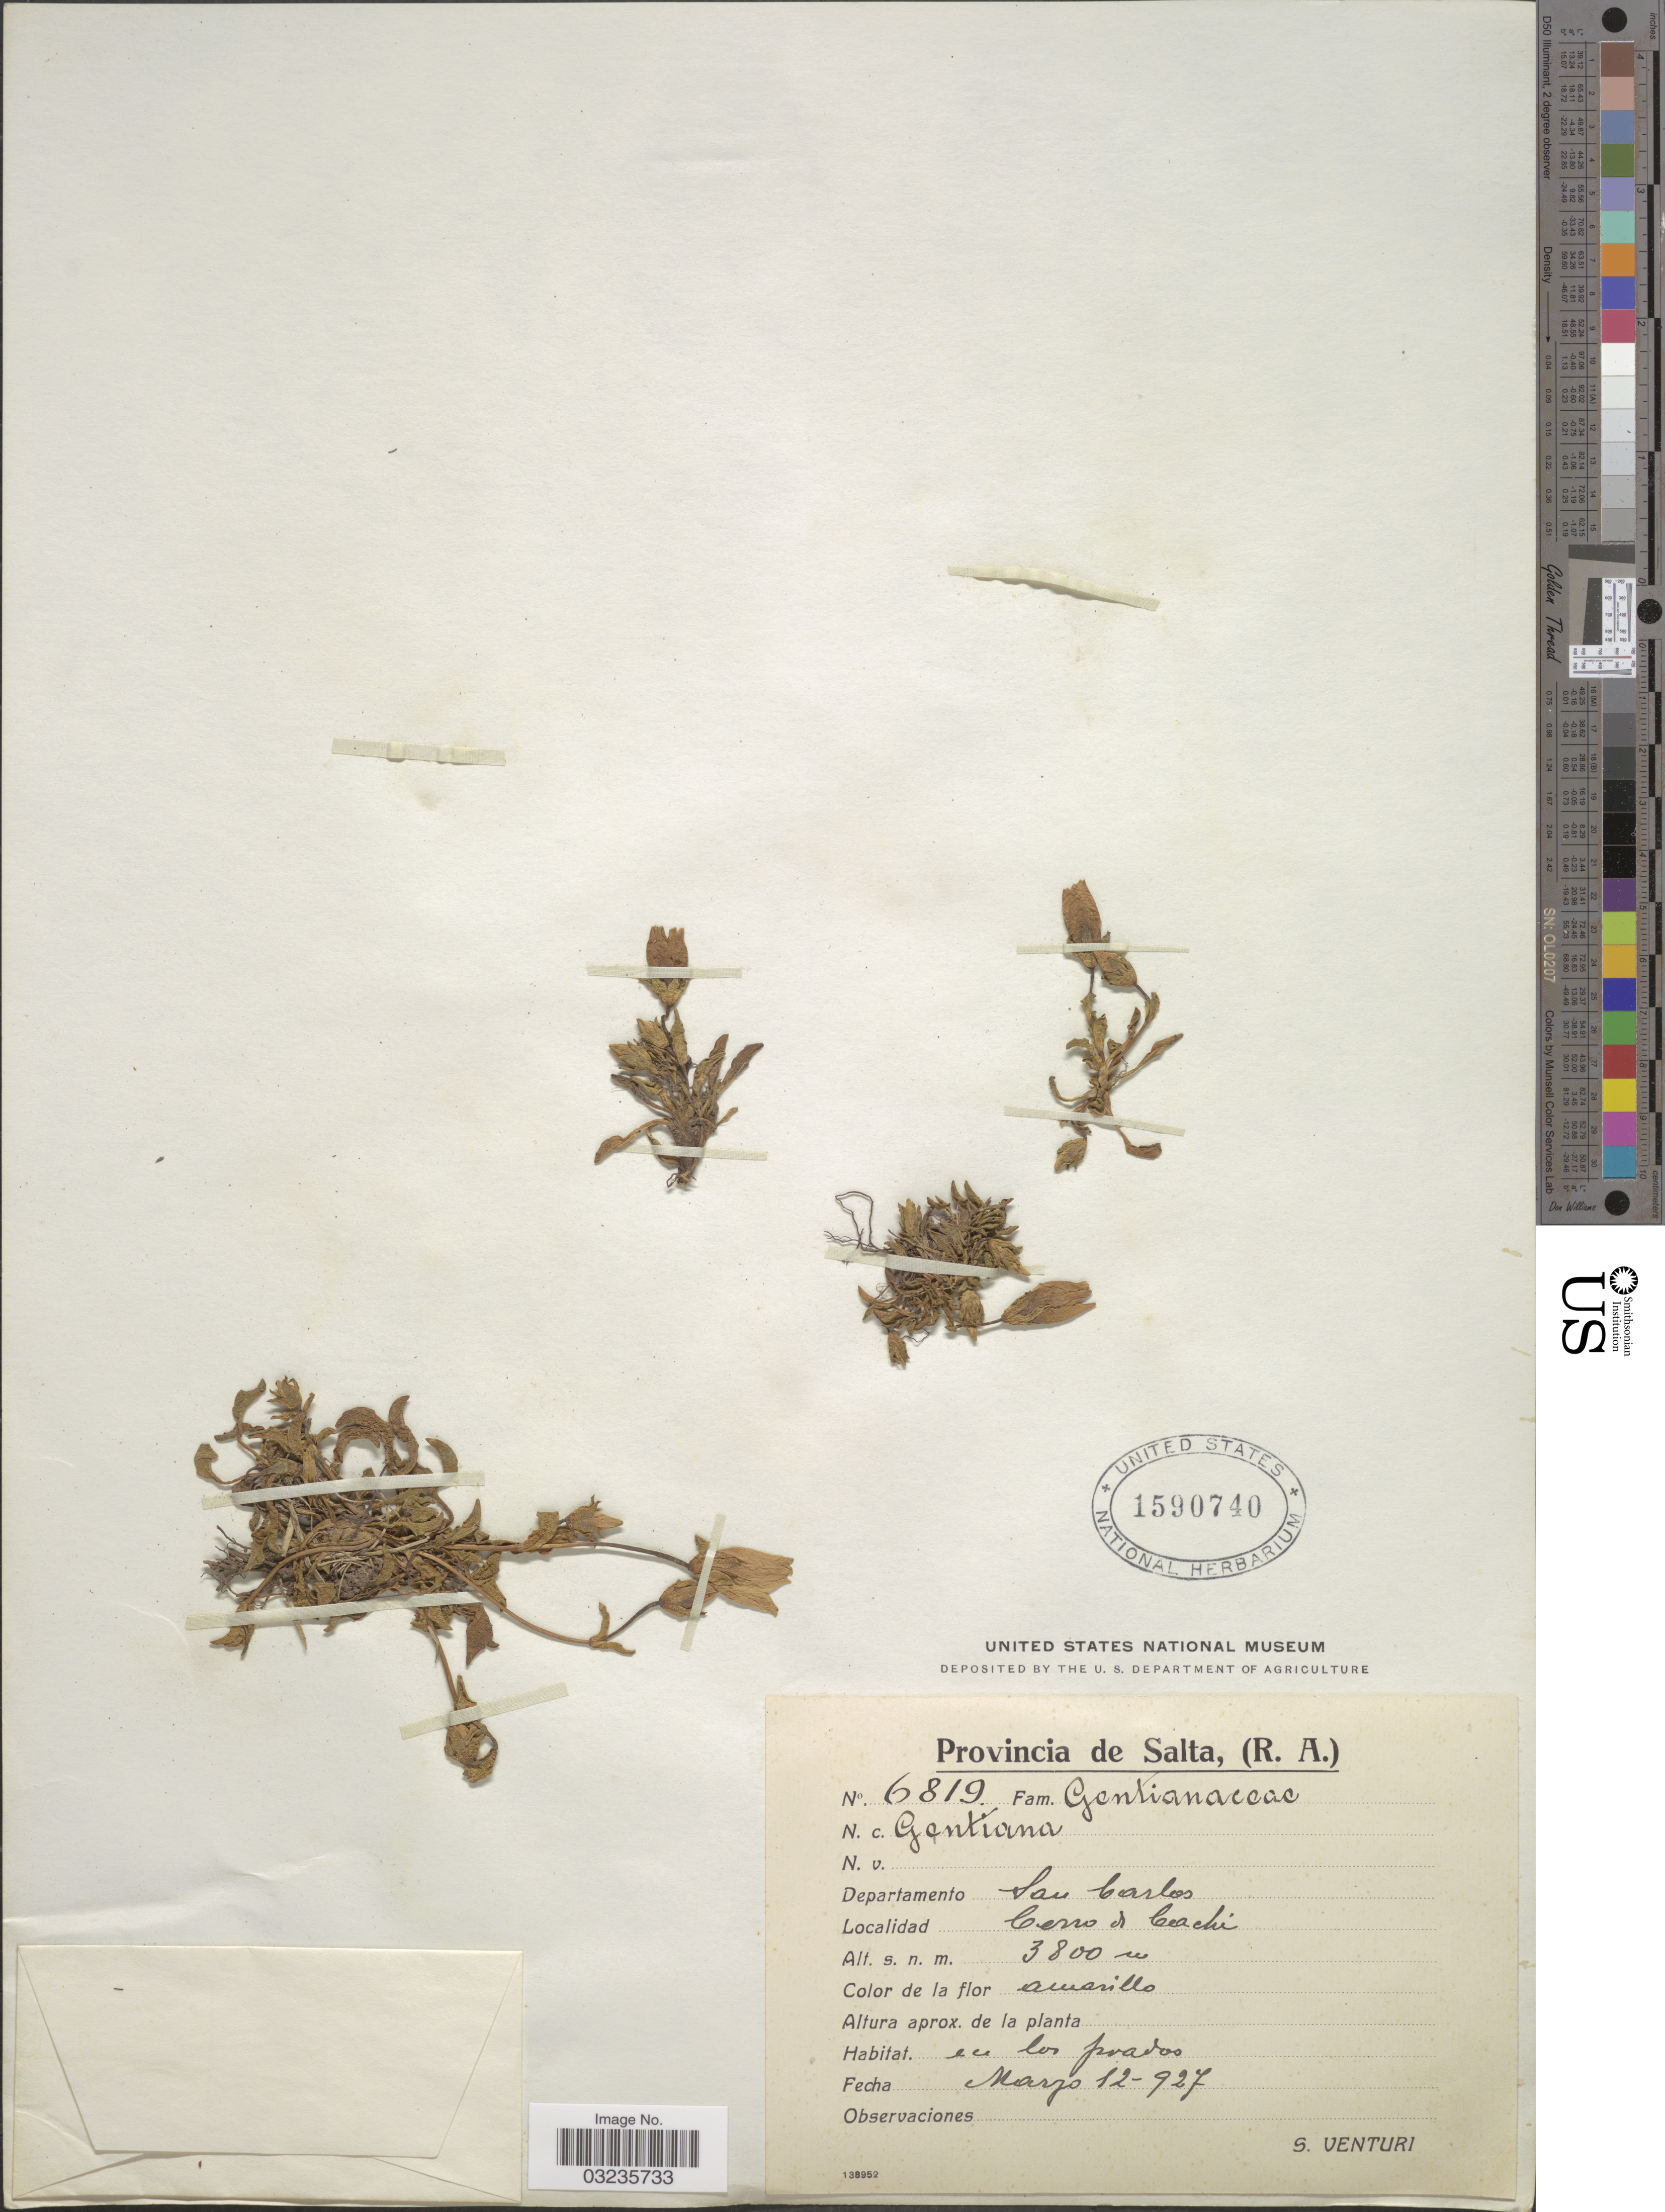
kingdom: Plantae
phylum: Tracheophyta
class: Magnoliopsida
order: Gentianales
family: Gentianaceae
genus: Gentiana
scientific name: Gentiana sp.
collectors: S. Venturi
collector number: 6819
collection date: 1927-03-12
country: Argentina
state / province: Salta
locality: Departamento San Carlos. Cerro de Cachi.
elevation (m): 3800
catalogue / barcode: US 1590740